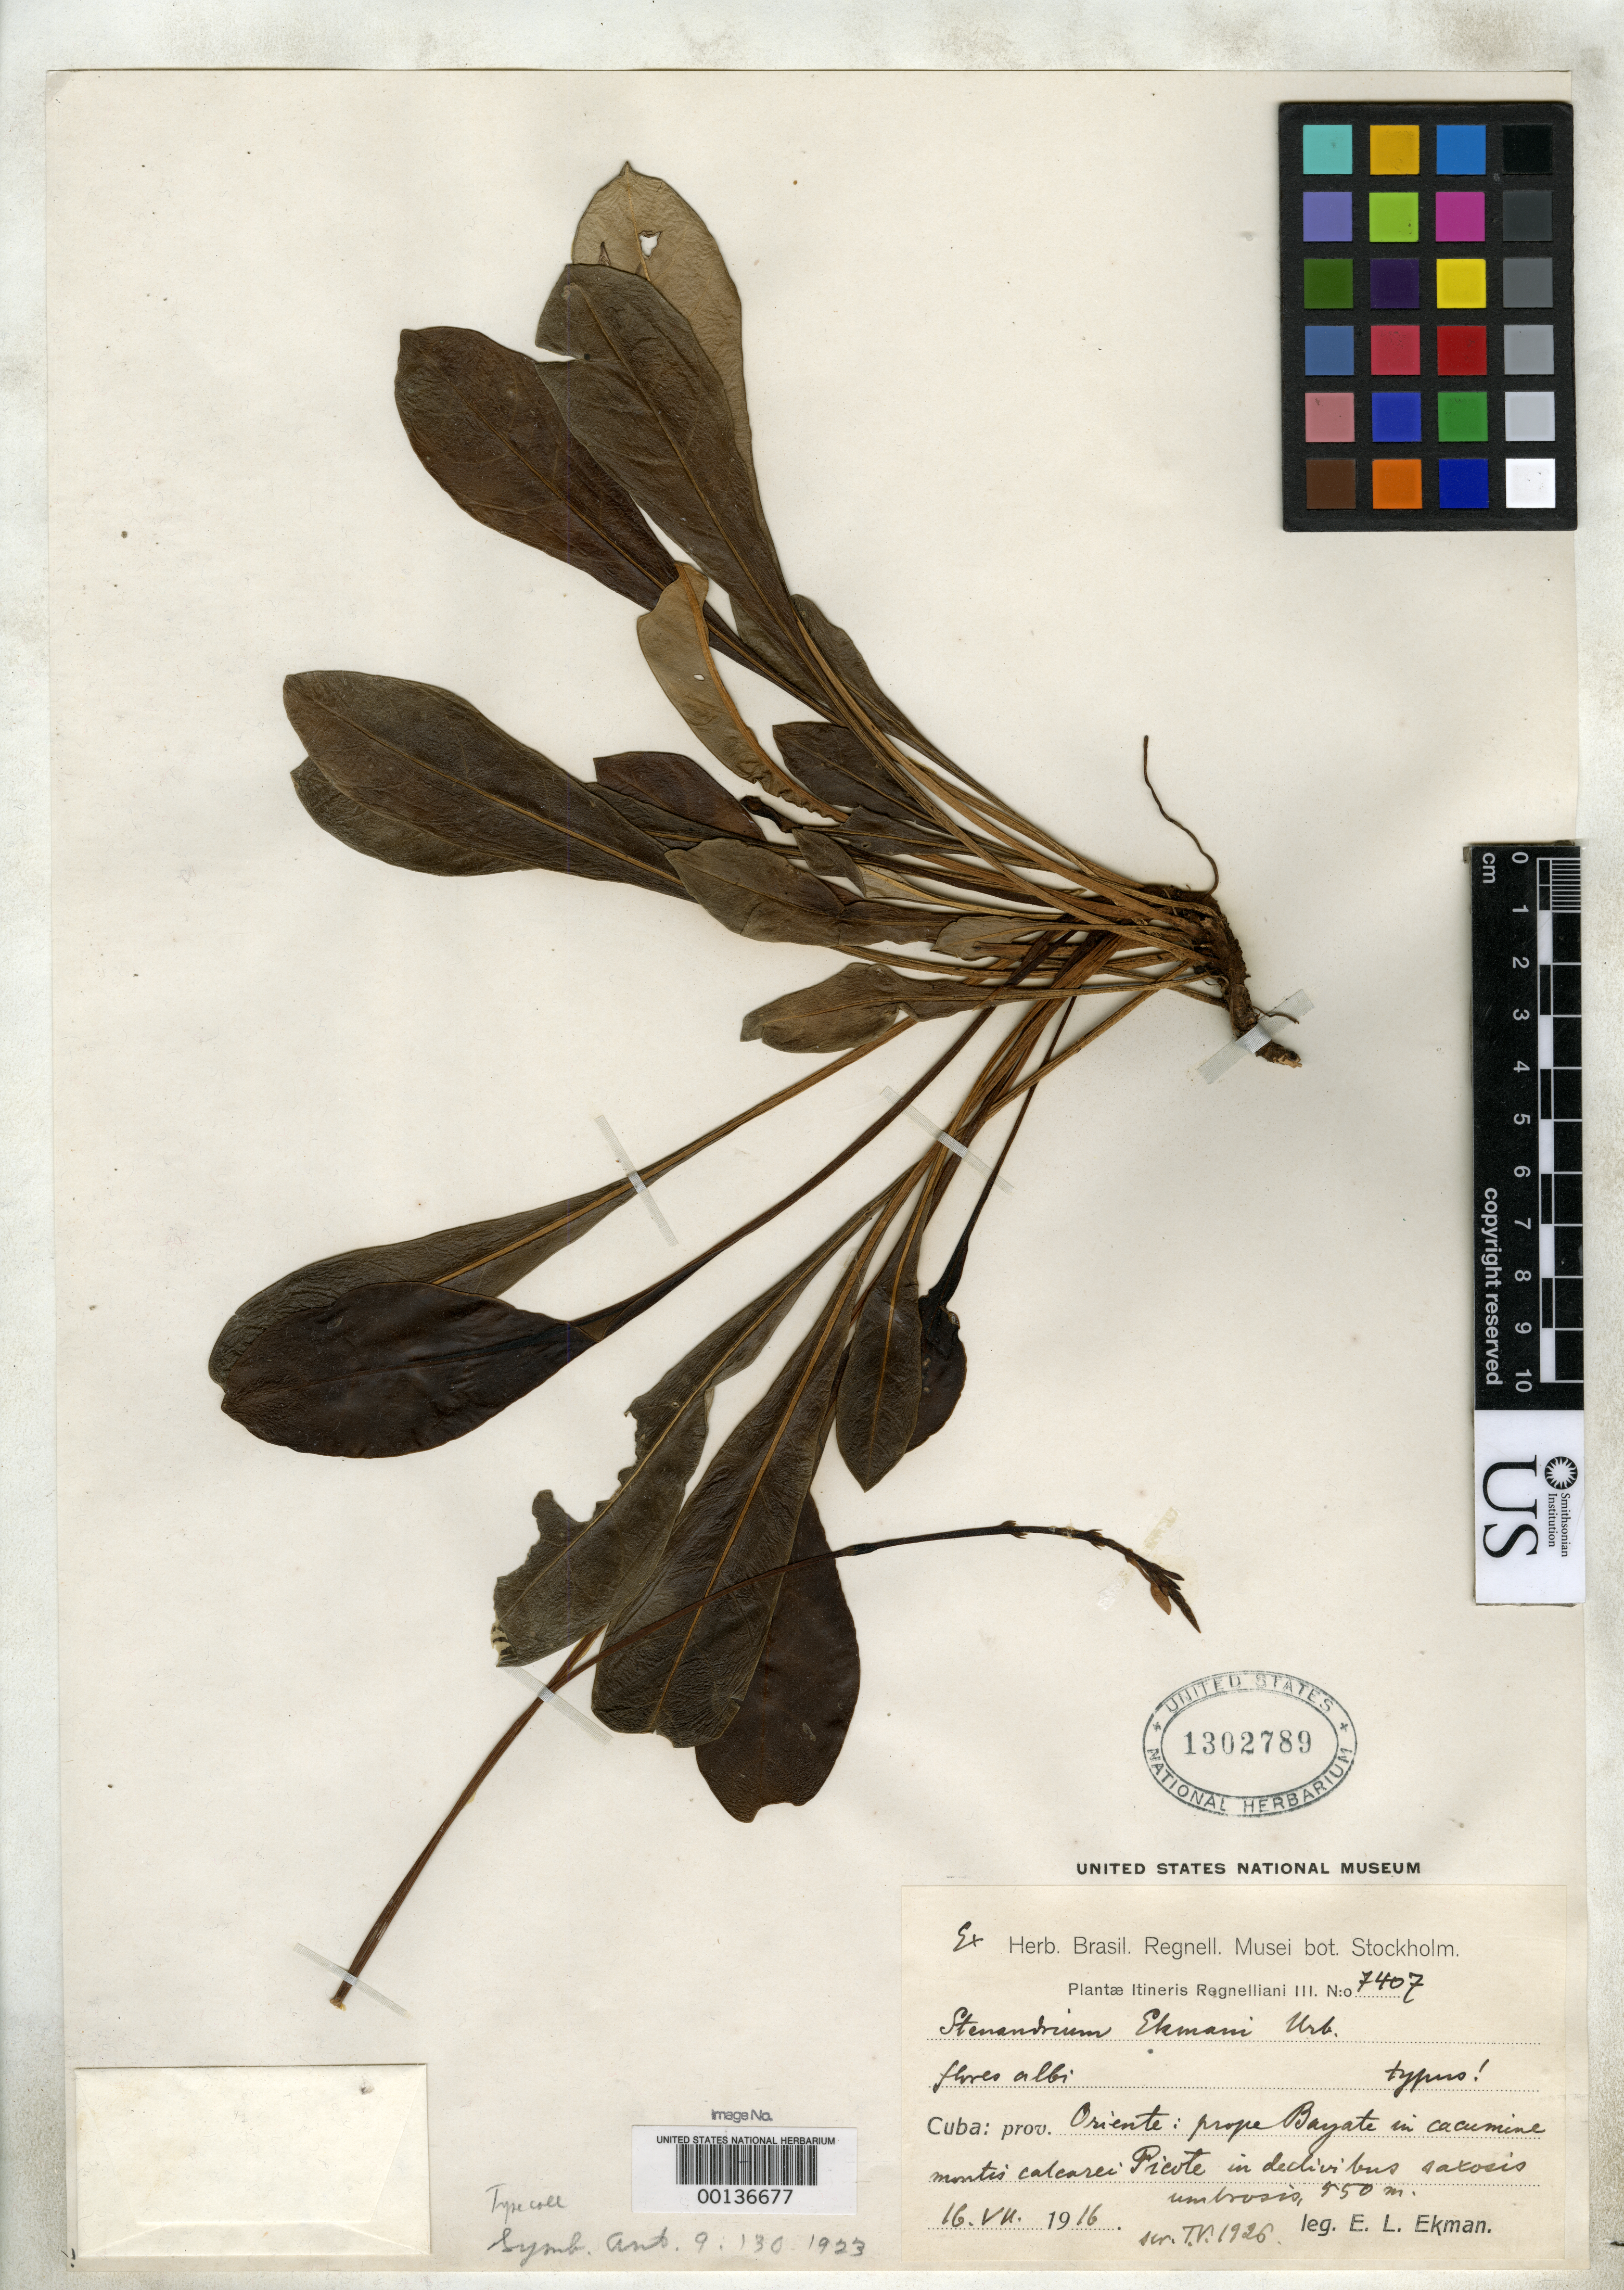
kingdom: Plantae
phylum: Tracheophyta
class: Magnoliopsida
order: Lamiales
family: Acanthaceae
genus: Stenandrium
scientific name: Stenandrium ekmanii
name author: Urb.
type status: Isotype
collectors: E. L. Ekman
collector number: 7407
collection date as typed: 16 Jul 1916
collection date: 1916-07-16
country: Cuba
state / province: Oriente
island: Greater Antilles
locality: Near Bayate, Picote.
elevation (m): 550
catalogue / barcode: US 1302789